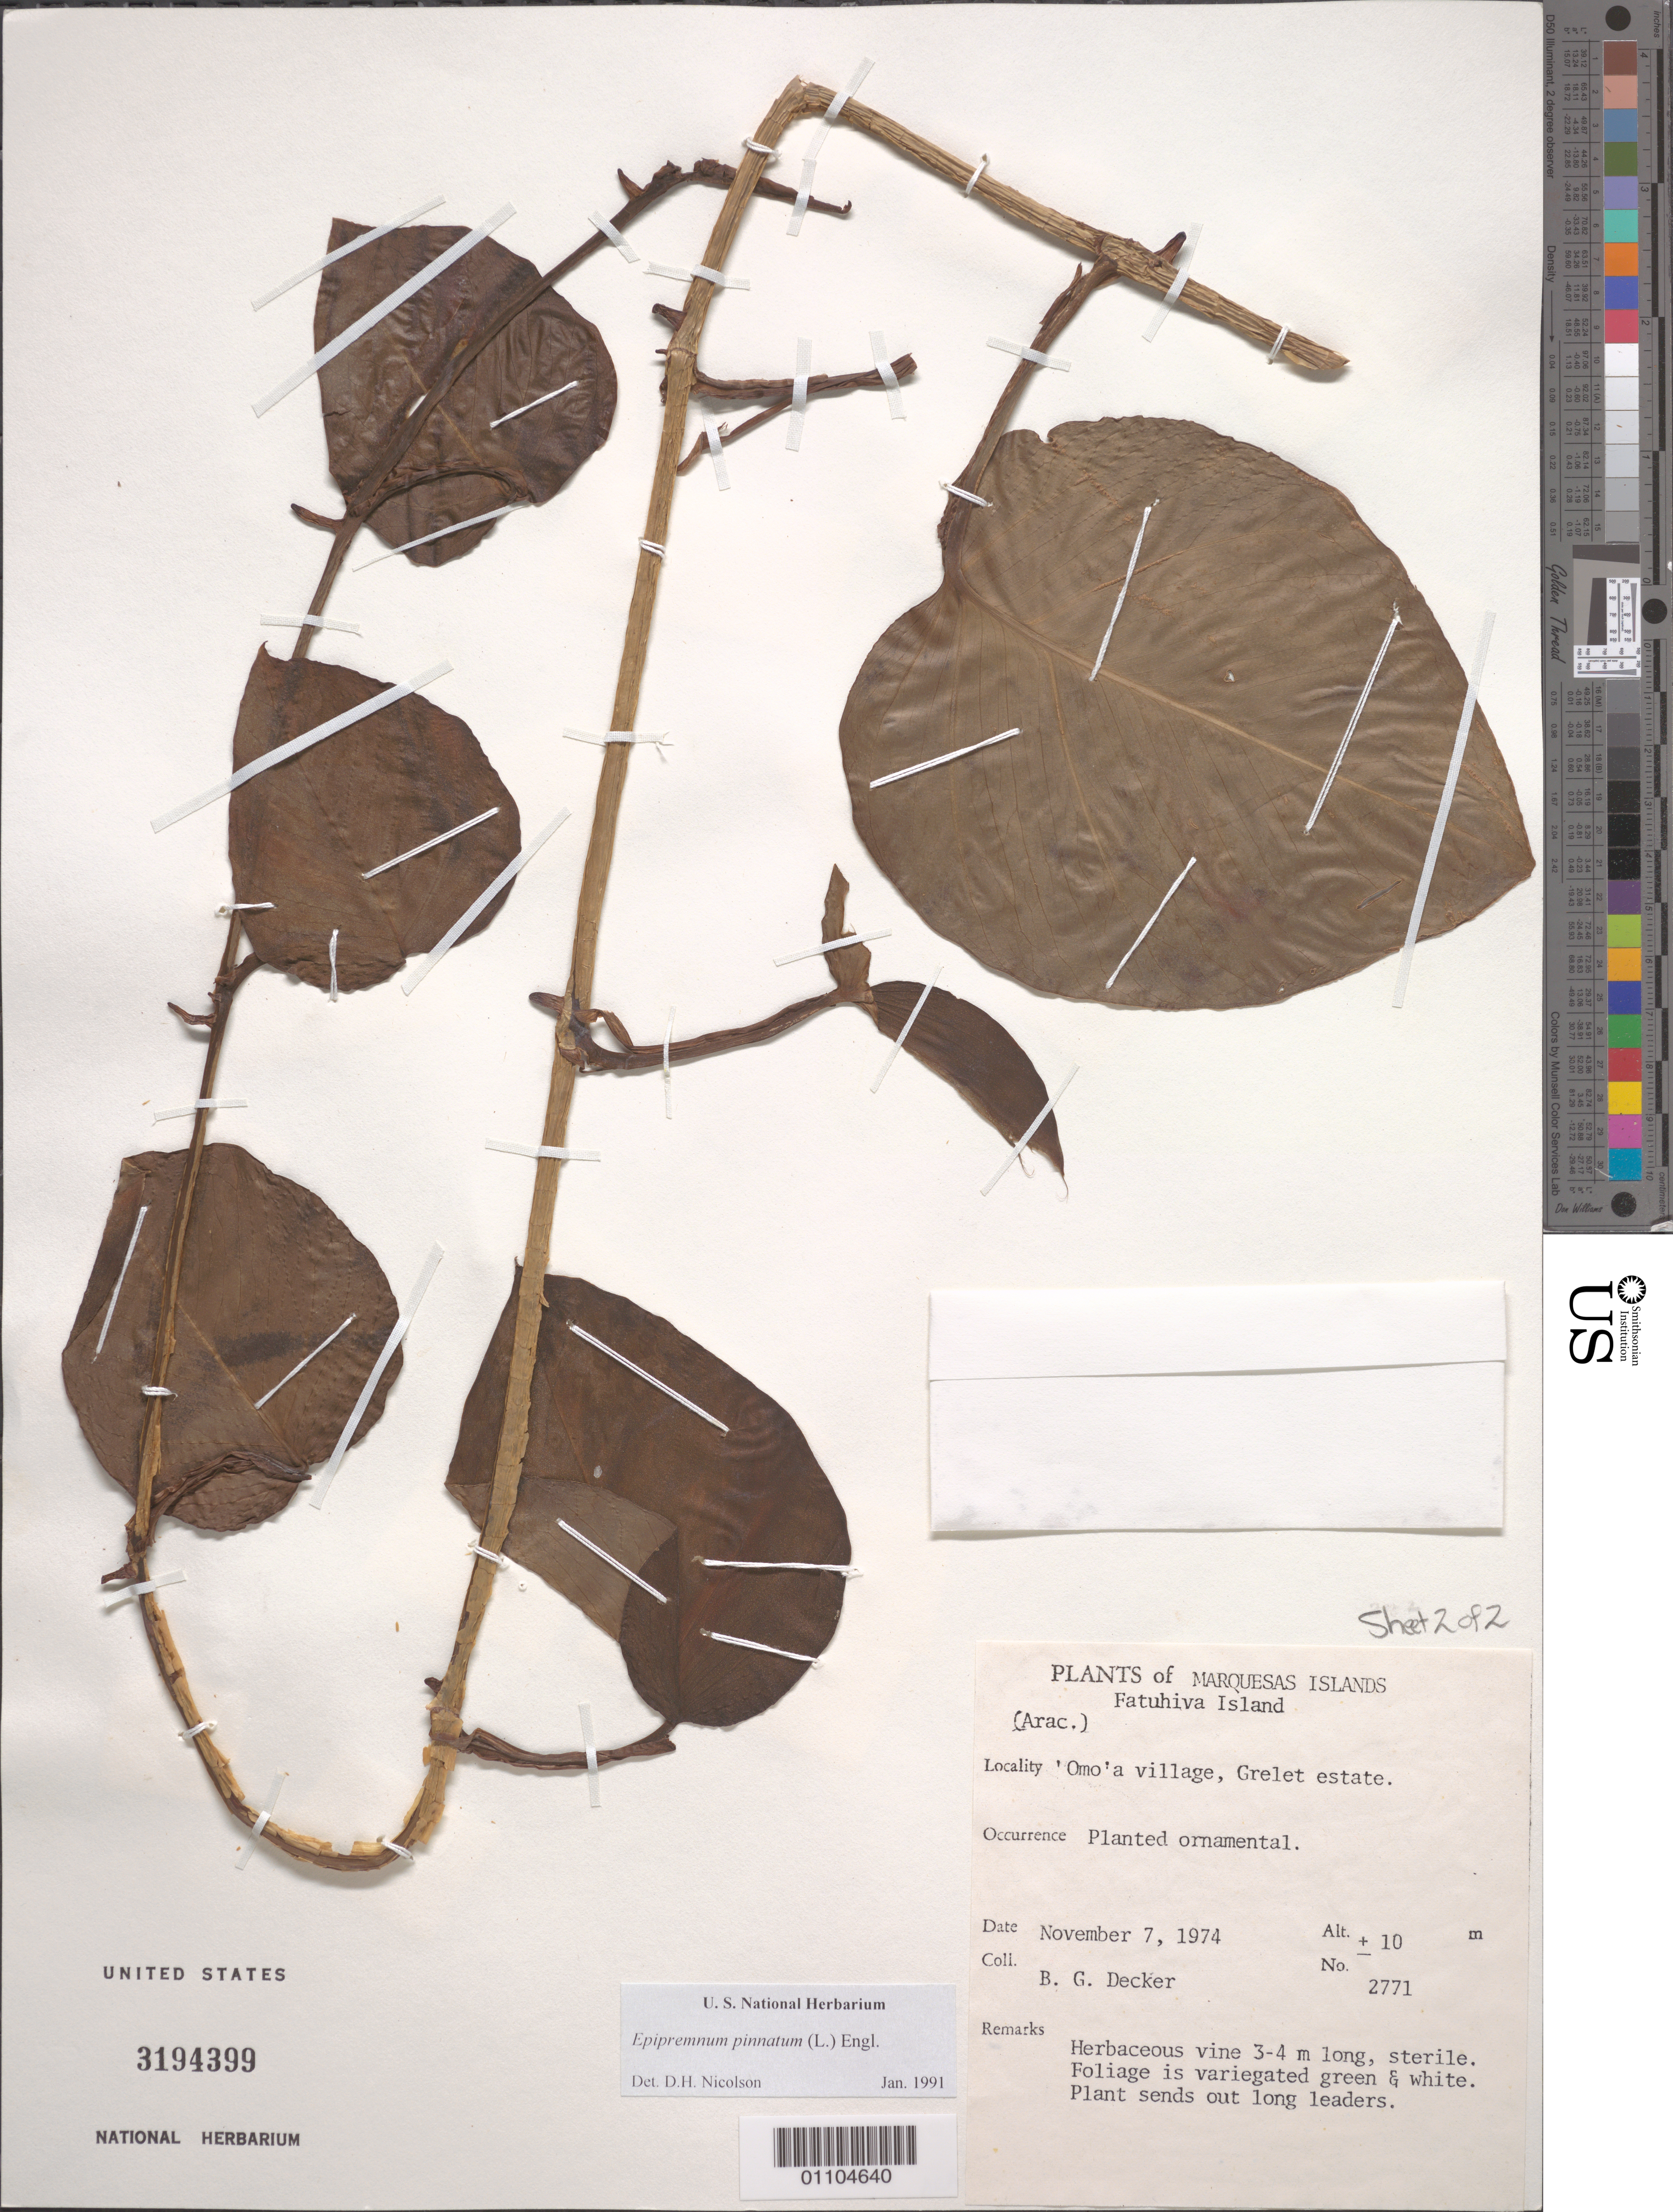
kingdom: Plantae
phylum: Tracheophyta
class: Liliopsida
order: Alismatales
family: Araceae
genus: Epipremnum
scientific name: Epipremnum pinnatum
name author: (L.) Engl.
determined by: Nicholson, D. H., (US), NMNH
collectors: B. G. Decker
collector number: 2771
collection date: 1974-11-07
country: French Polynesia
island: Fatu Hiva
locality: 'Omo'a village, Grelet estate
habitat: Planted ornamental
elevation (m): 10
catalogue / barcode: US 3194399